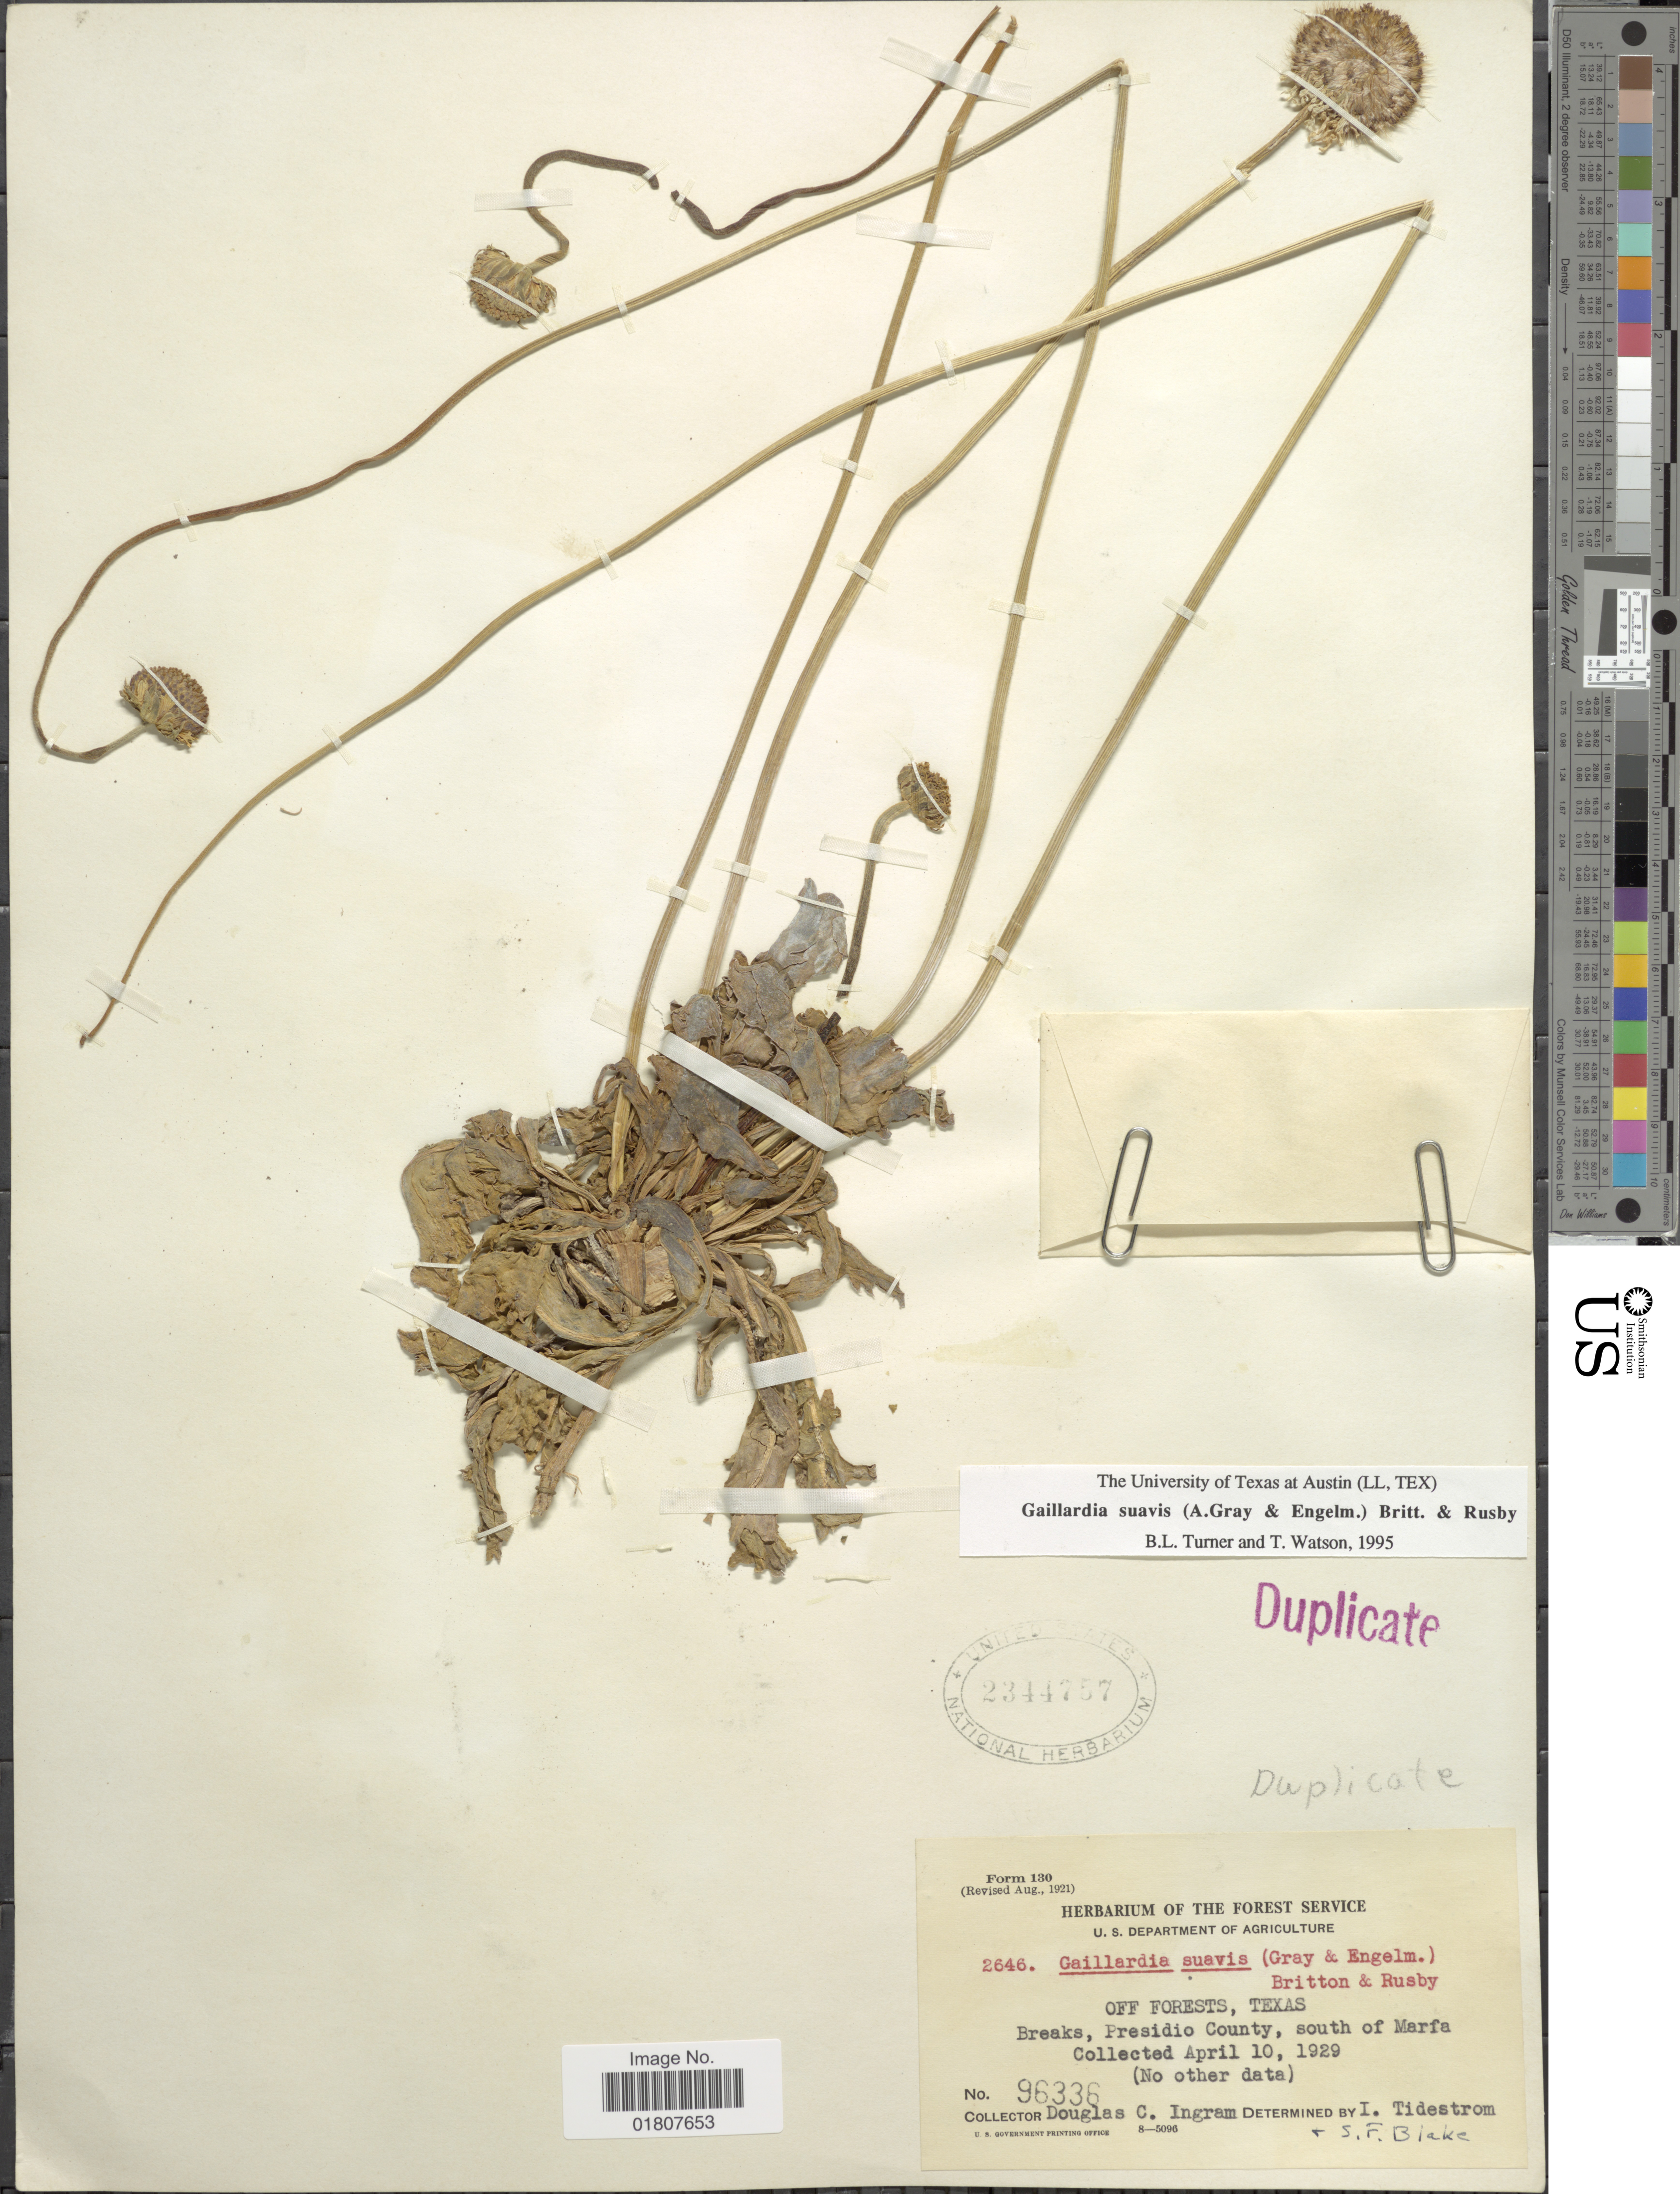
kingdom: Plantae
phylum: Tracheophyta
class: Magnoliopsida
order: Asterales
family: Asteraceae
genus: Gaillardia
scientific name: Gaillardia suavis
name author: (A. Gray & Engelm.) Britton & Rusby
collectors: D. C. Ingram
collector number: B. 2646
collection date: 1929-04-10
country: United States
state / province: Texas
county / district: Presidio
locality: Off Forests, Texas. Breaks, Presidio County, south of Marfa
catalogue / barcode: US 2344757